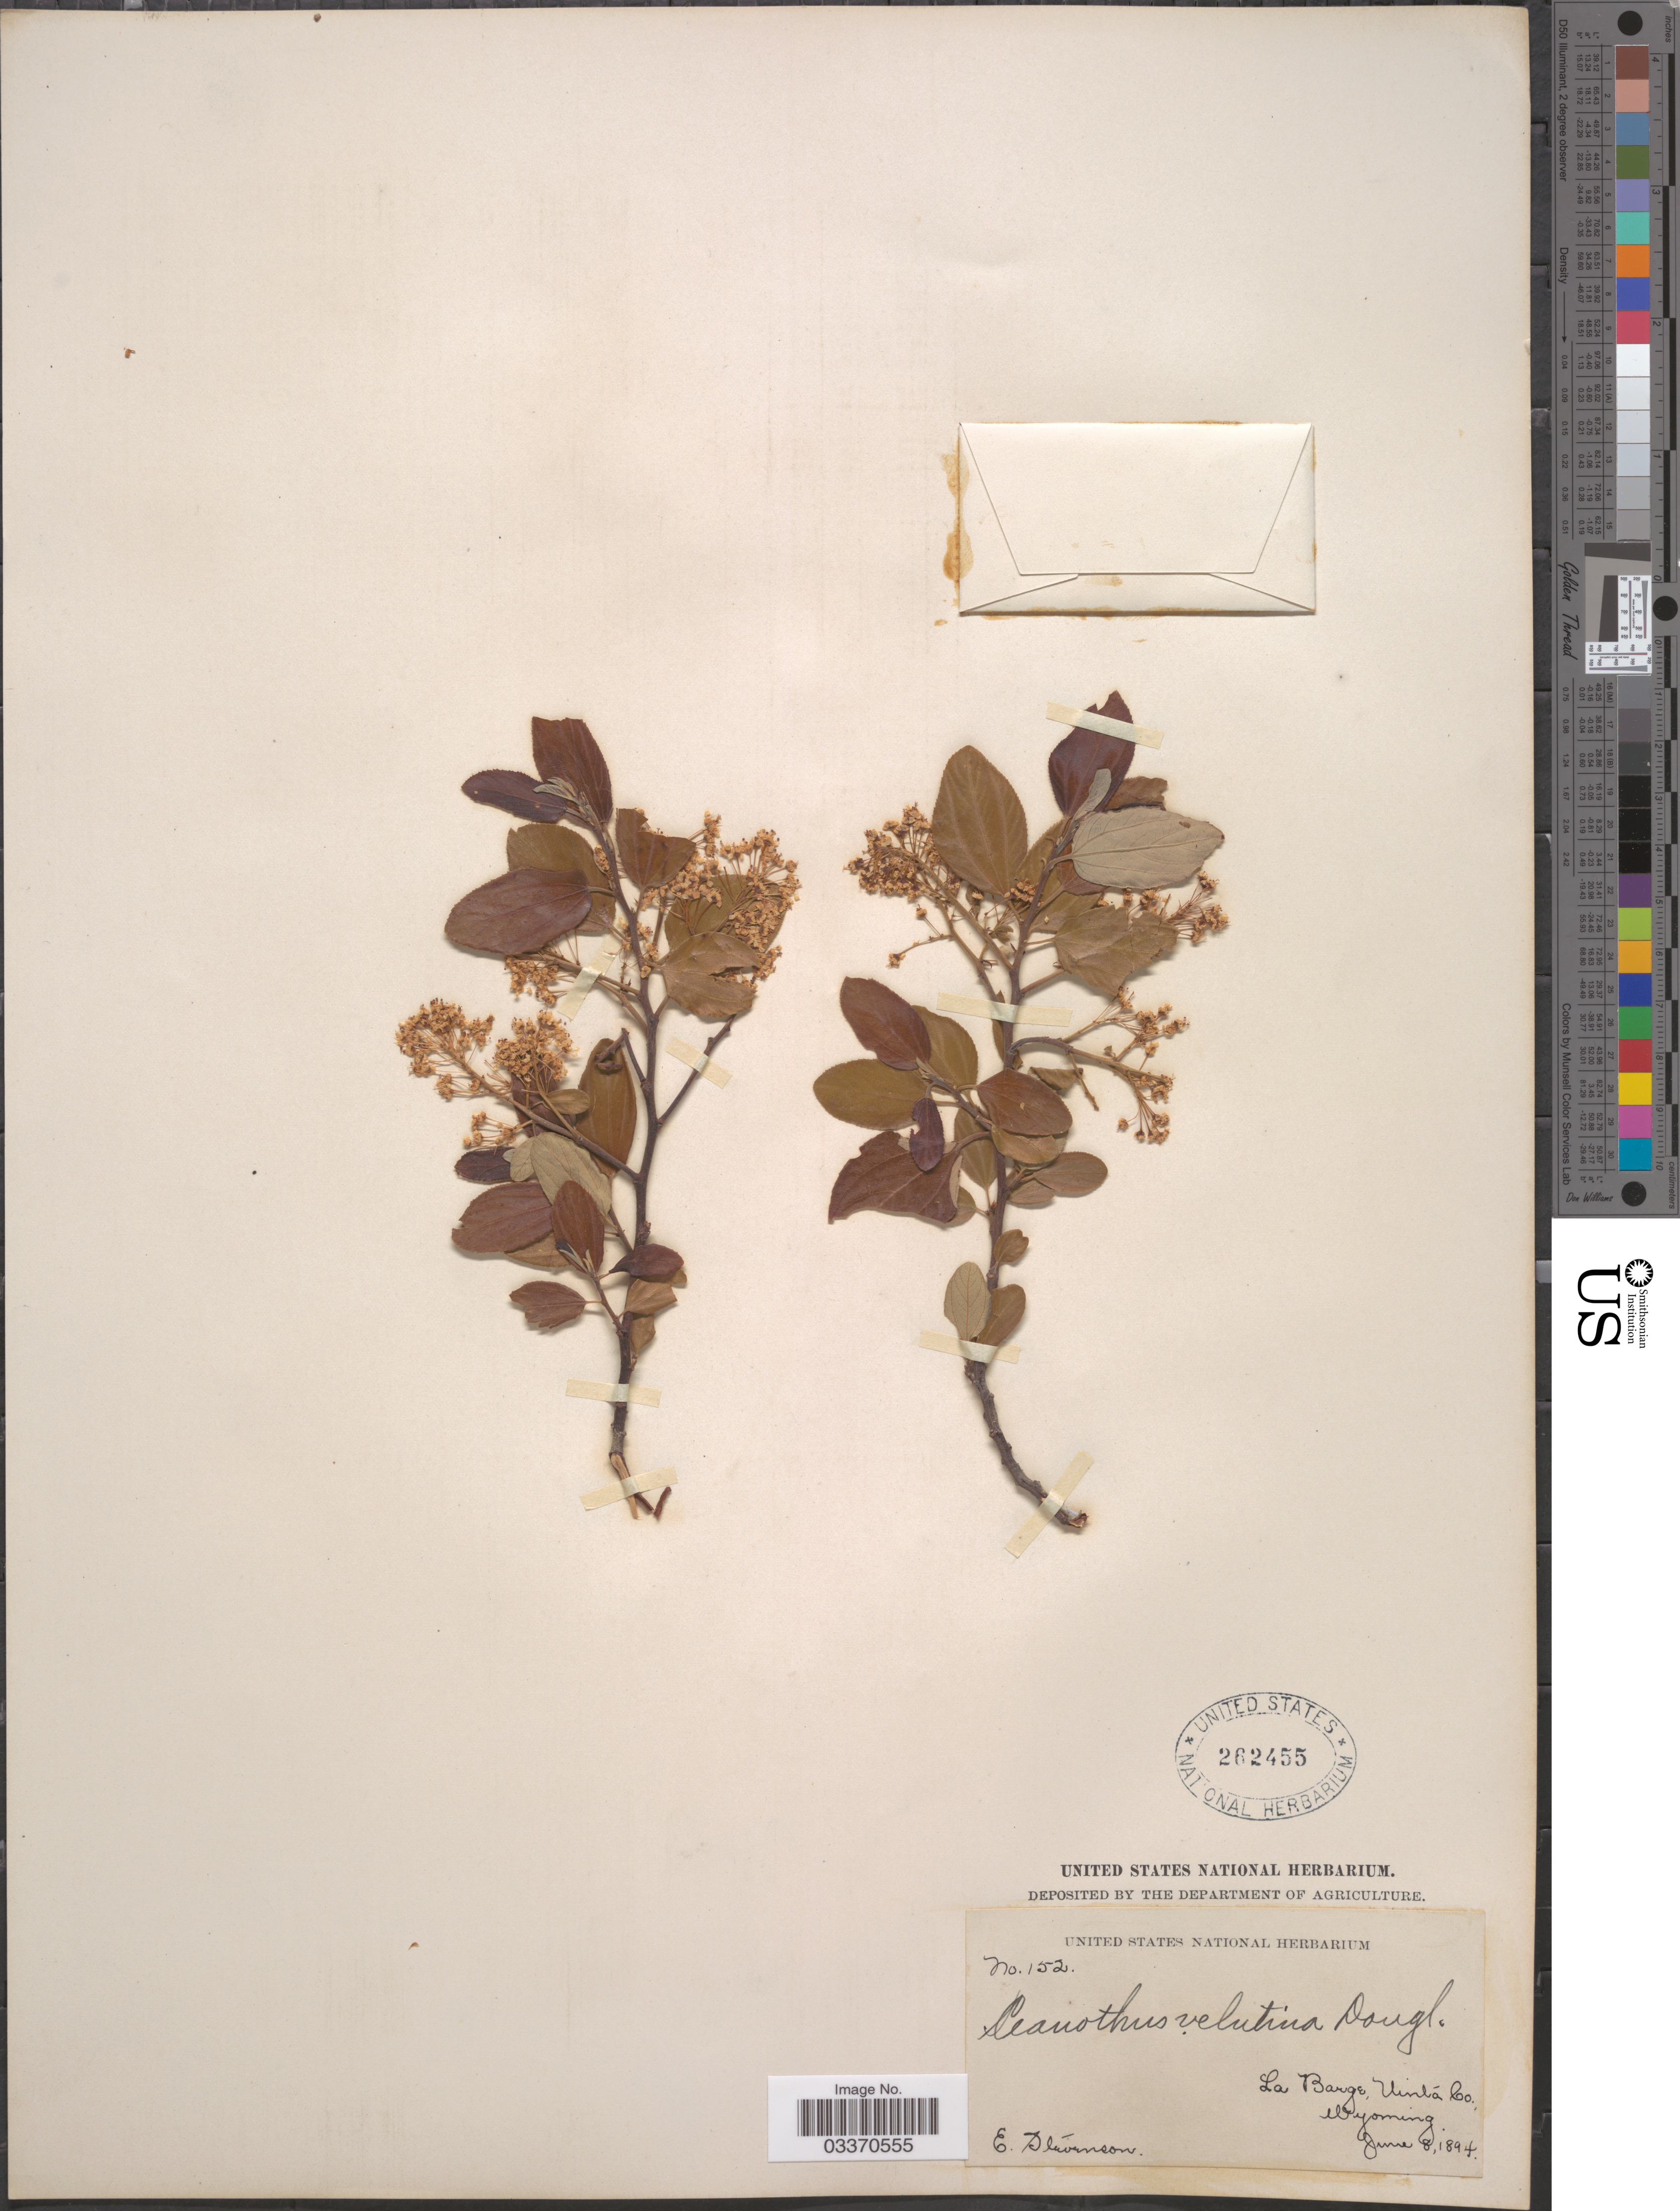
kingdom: Plantae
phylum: Tracheophyta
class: Magnoliopsida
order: Rosales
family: Rhamnaceae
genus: Ceanothus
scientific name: Ceanothus velutinus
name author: Douglas ex Hook.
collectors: E. Stevenson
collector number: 152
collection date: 1894-06-08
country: United States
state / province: Wyoming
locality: La Barge, Uinta Co.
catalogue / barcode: US 262455